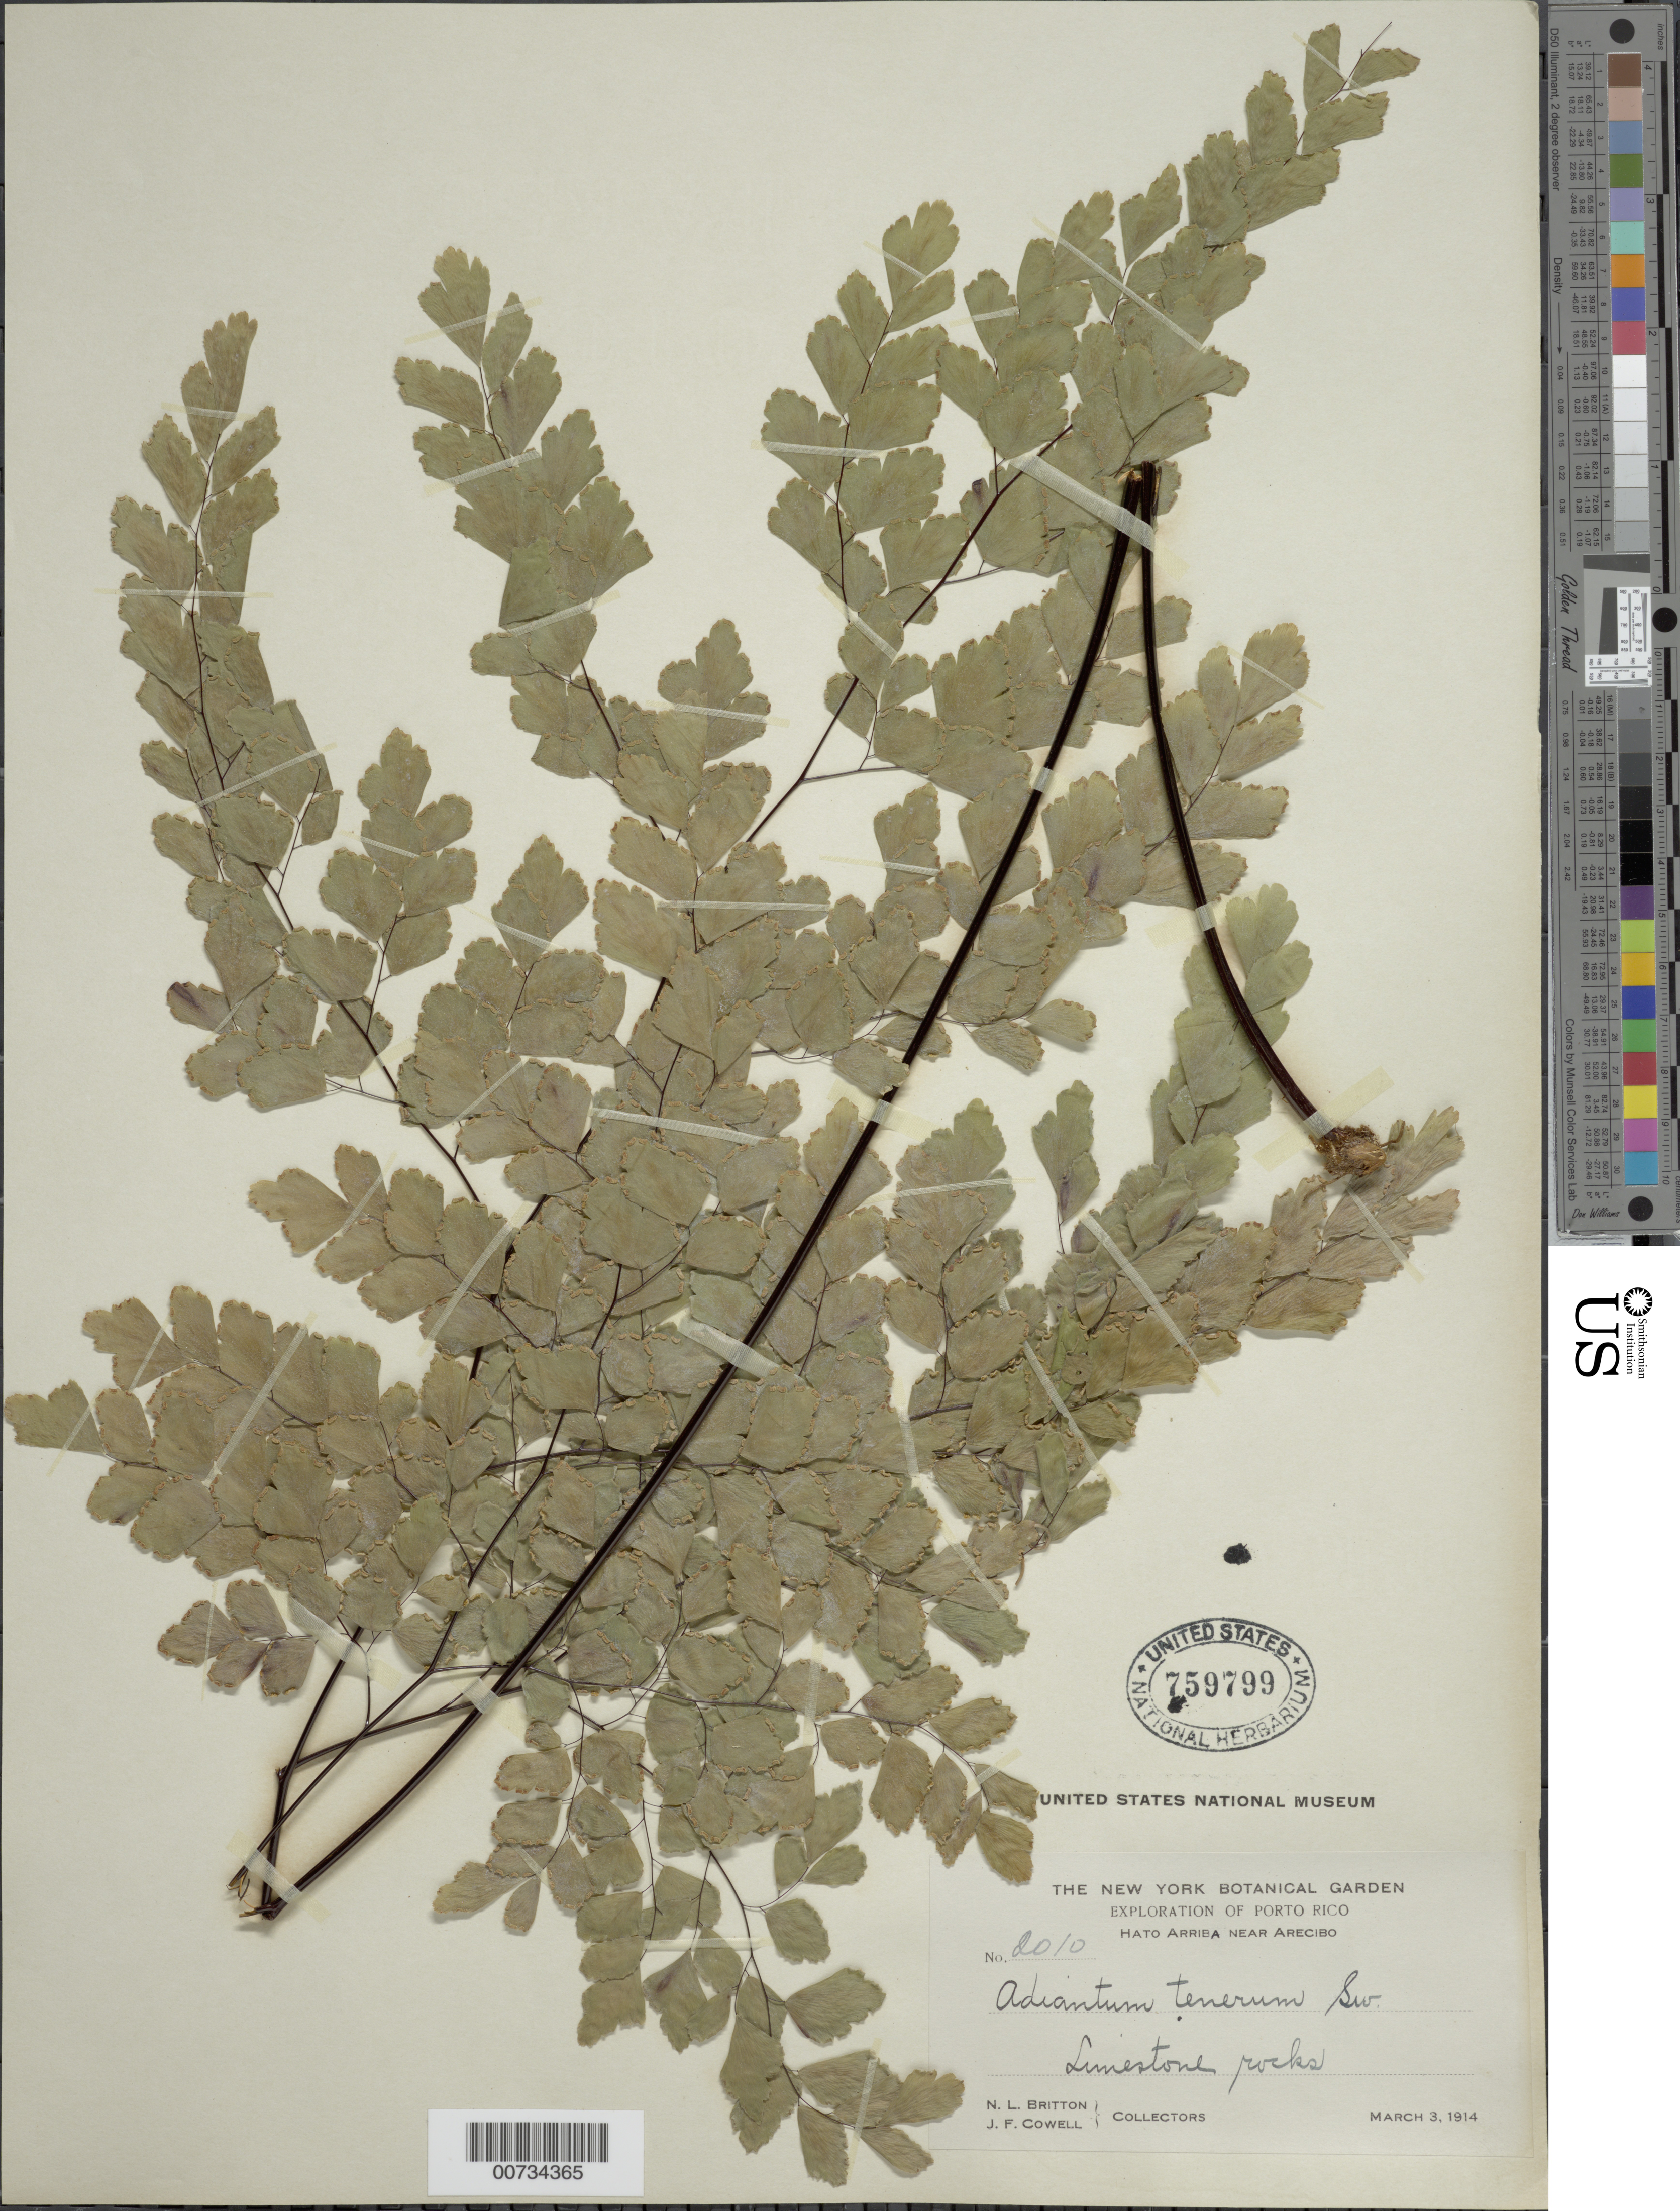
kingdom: Plantae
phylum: Tracheophyta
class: Polypodiopsida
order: Polypodiales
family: Pteridaceae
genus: Adiantum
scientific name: Adiantum tenerum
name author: Sw.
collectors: N. Britton & J. F. Cowell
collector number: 2010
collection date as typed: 03 Mar 1914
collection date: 1914-03-03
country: Puerto Rico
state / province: Arecibo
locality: Hato Arriba near Arecibo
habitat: Limestone rocks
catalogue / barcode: US 759799